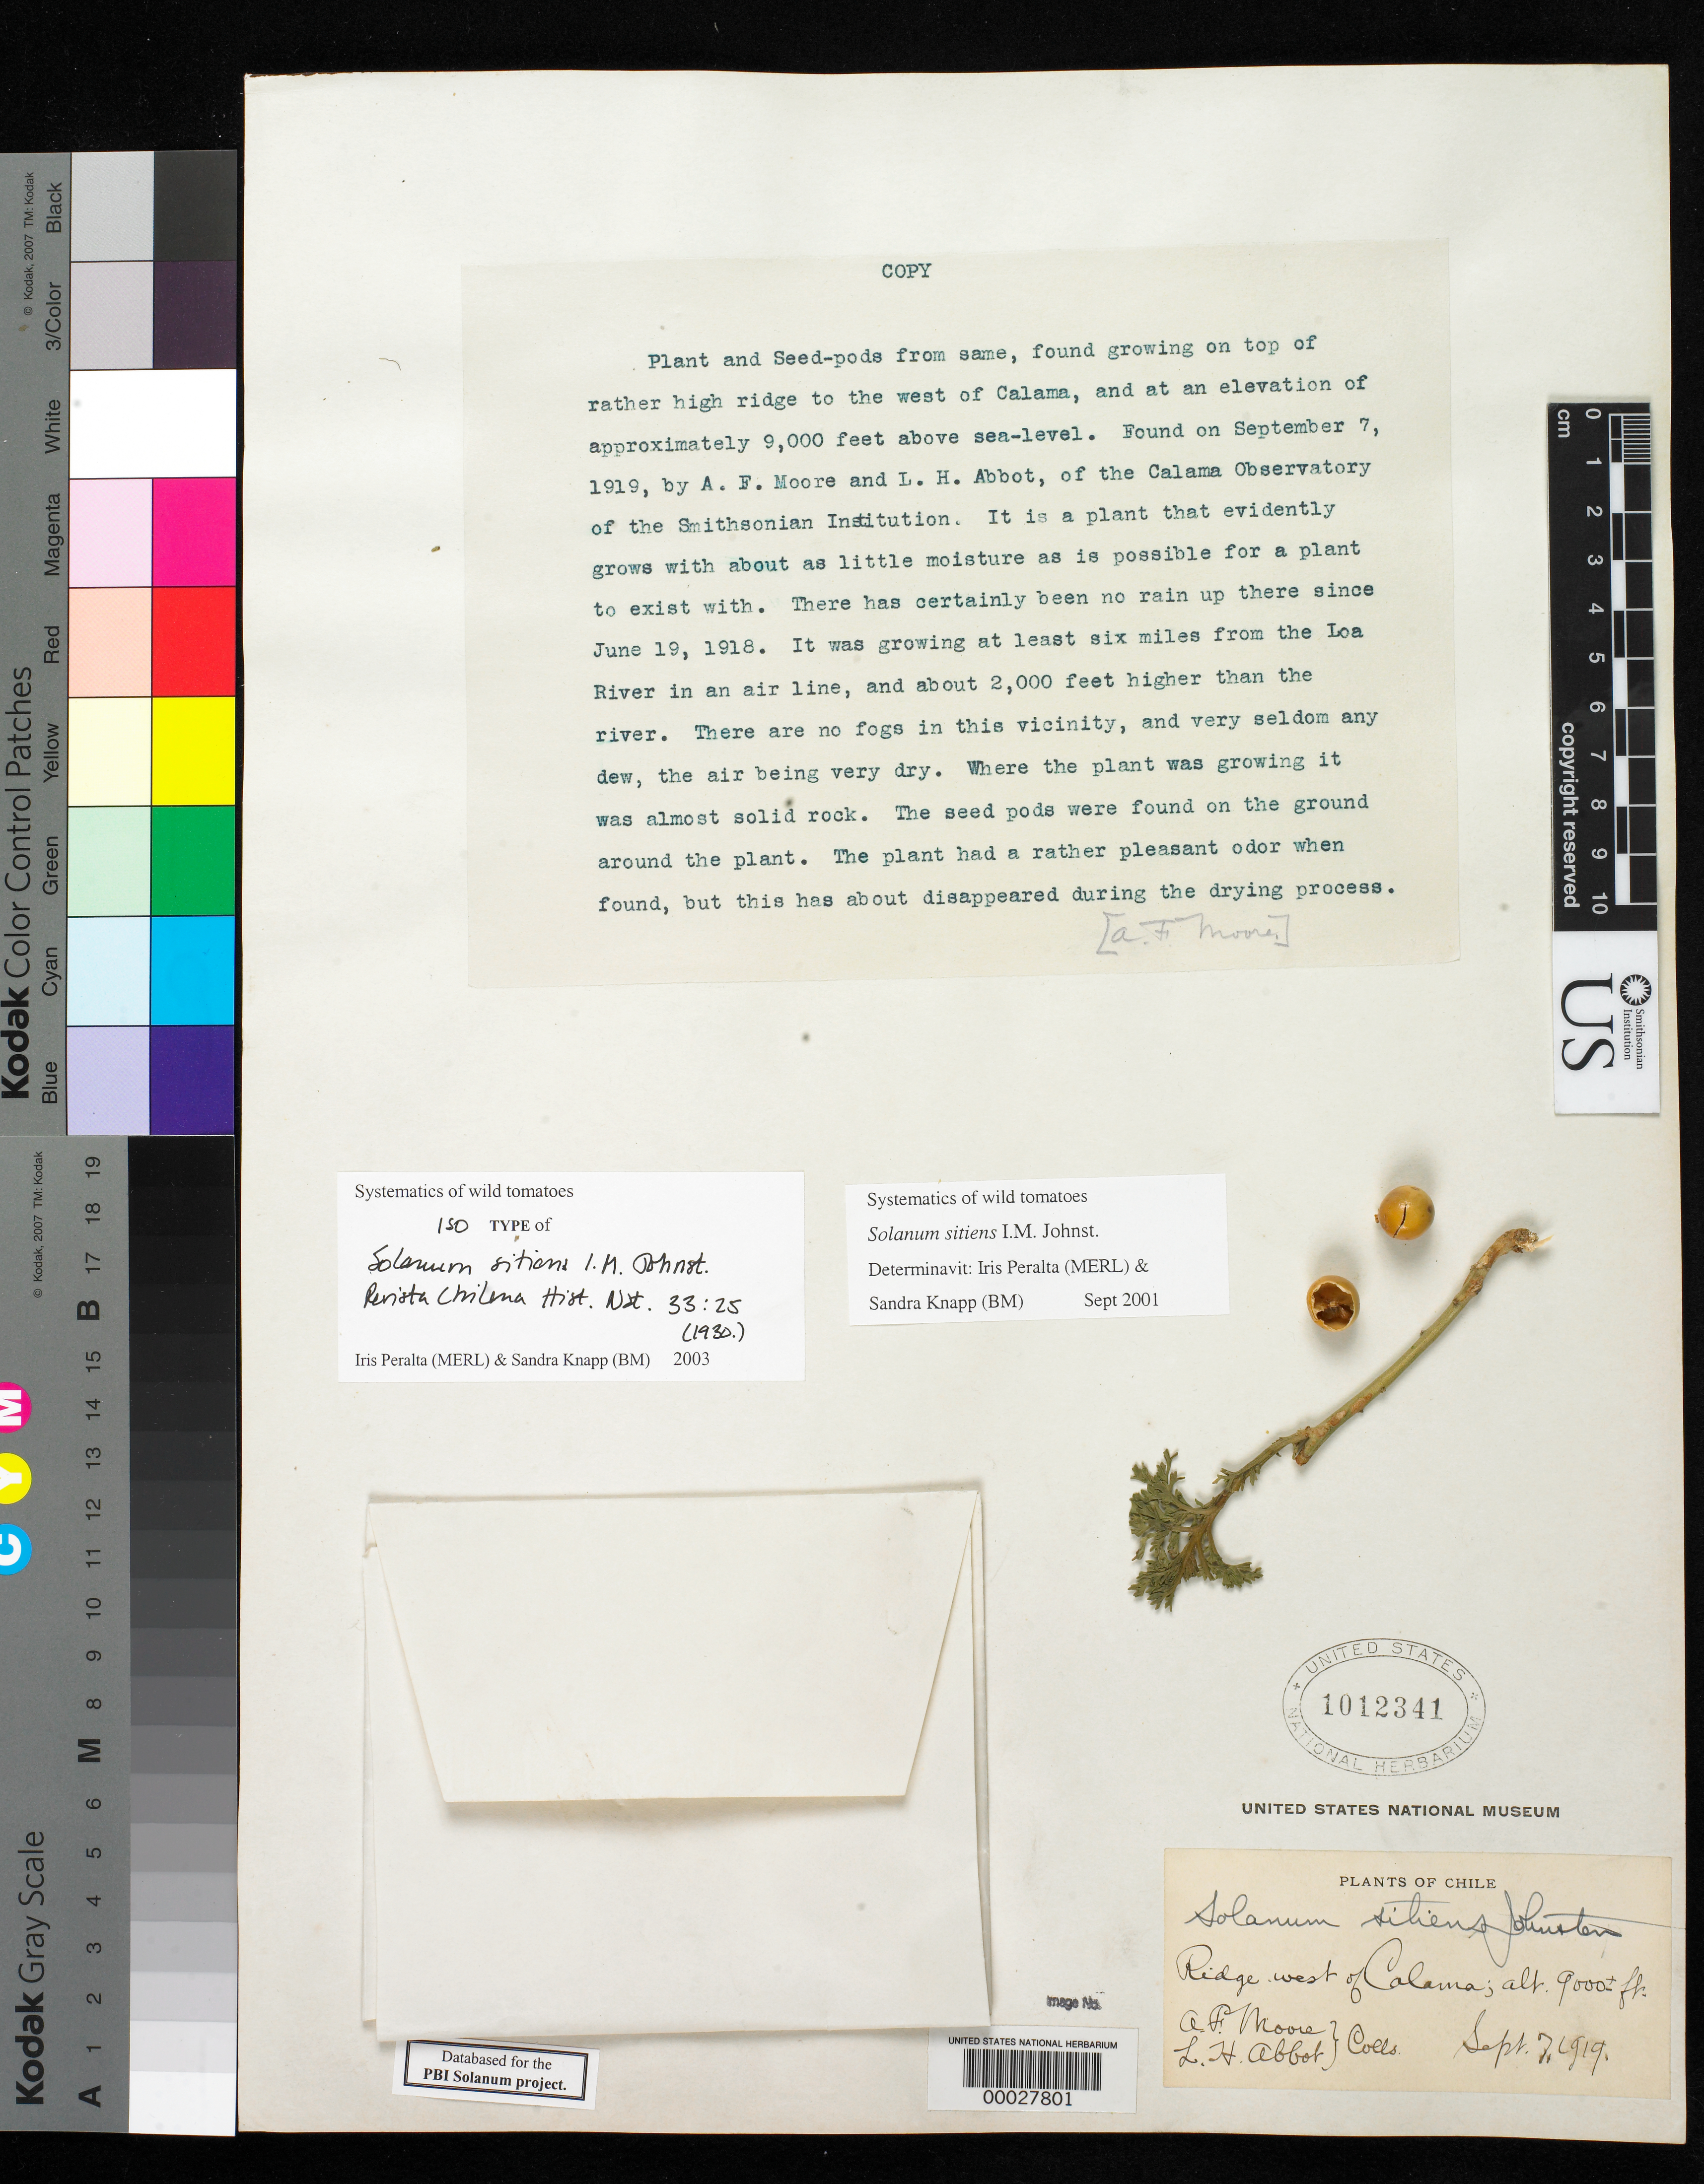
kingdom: Plantae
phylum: Tracheophyta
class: Magnoliopsida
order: Solanales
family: Solanaceae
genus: Solanum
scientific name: Solanum sitiens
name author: I.M. Johnst.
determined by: Peralta, Iris E.; Knapp, S. D.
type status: Holotype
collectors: A. Moore & L. H. Abbot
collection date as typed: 07 Sep 1919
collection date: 1919-09-07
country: Chile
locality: Near Calama.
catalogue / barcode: US 1012341